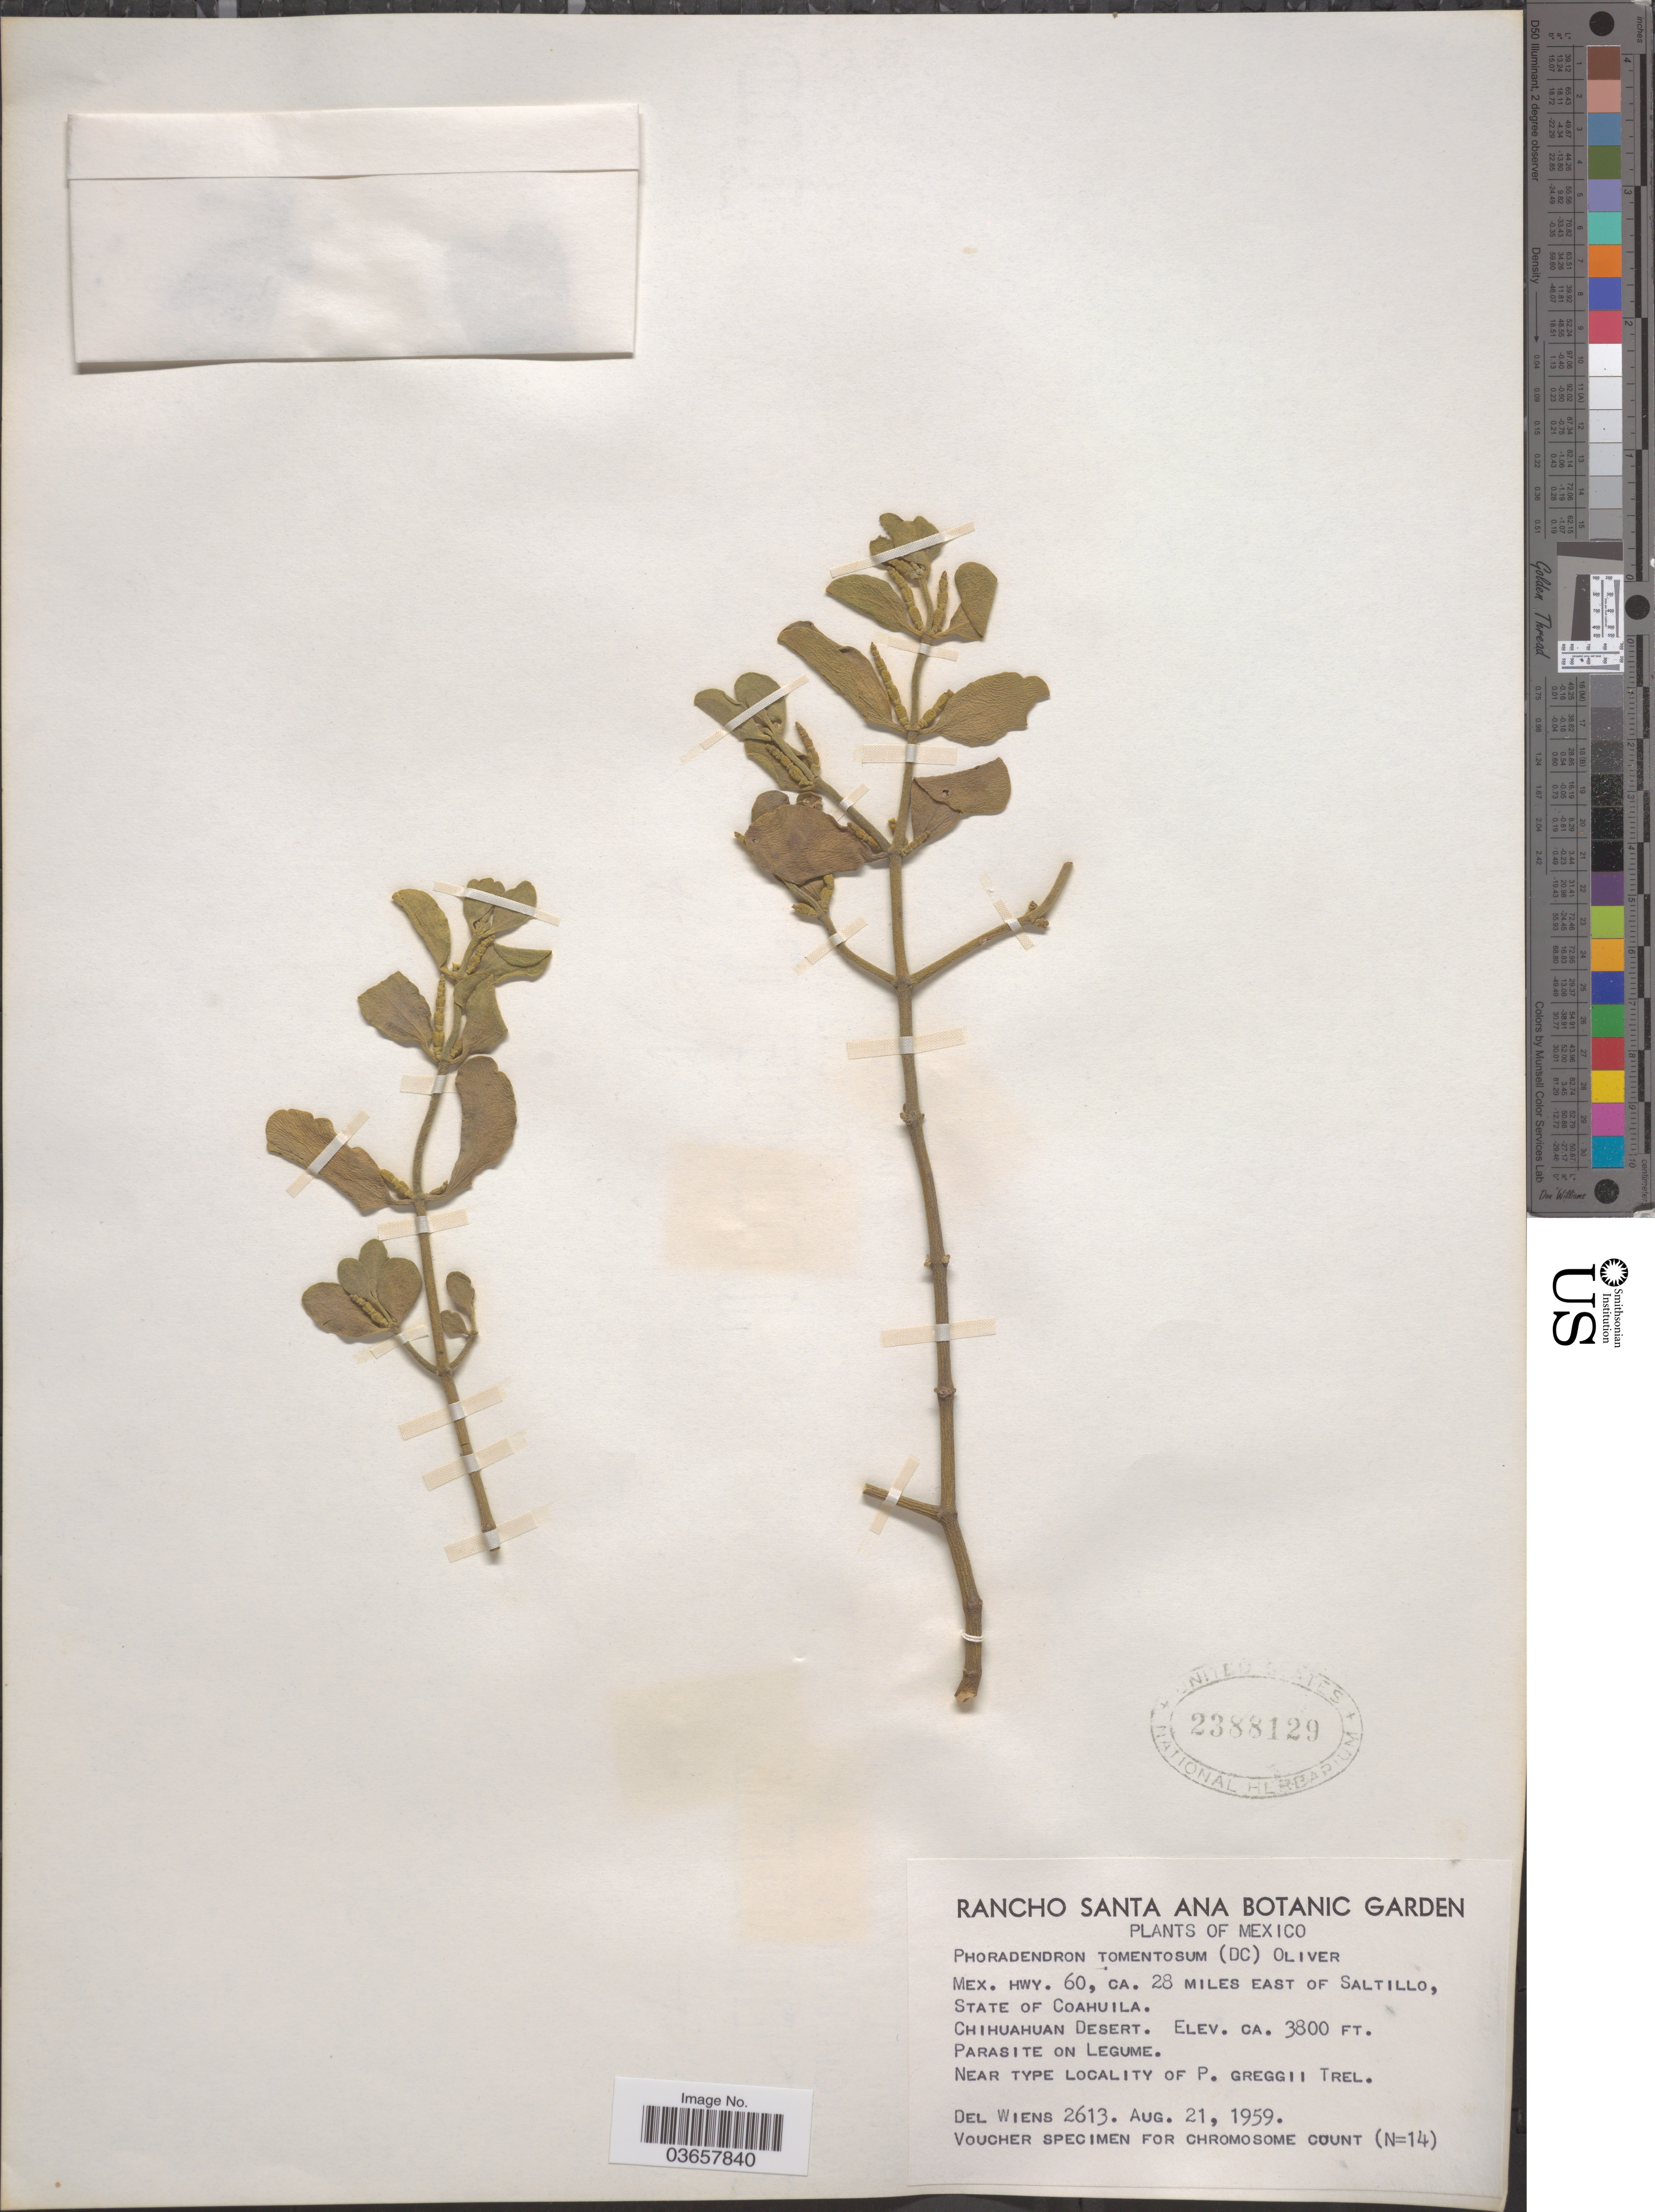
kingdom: Plantae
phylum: Tracheophyta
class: Magnoliopsida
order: Santalales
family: Viscaceae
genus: Phoradendron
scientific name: Phoradendron tomentosum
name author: DC.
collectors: D. Wiens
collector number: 2613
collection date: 1959-08-21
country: Mexico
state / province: Coahuila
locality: Mex. Hwy. 60, ca. 28 miles east of Saltillo. Chihuahuan Desert.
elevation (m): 1158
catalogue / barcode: US 2388129